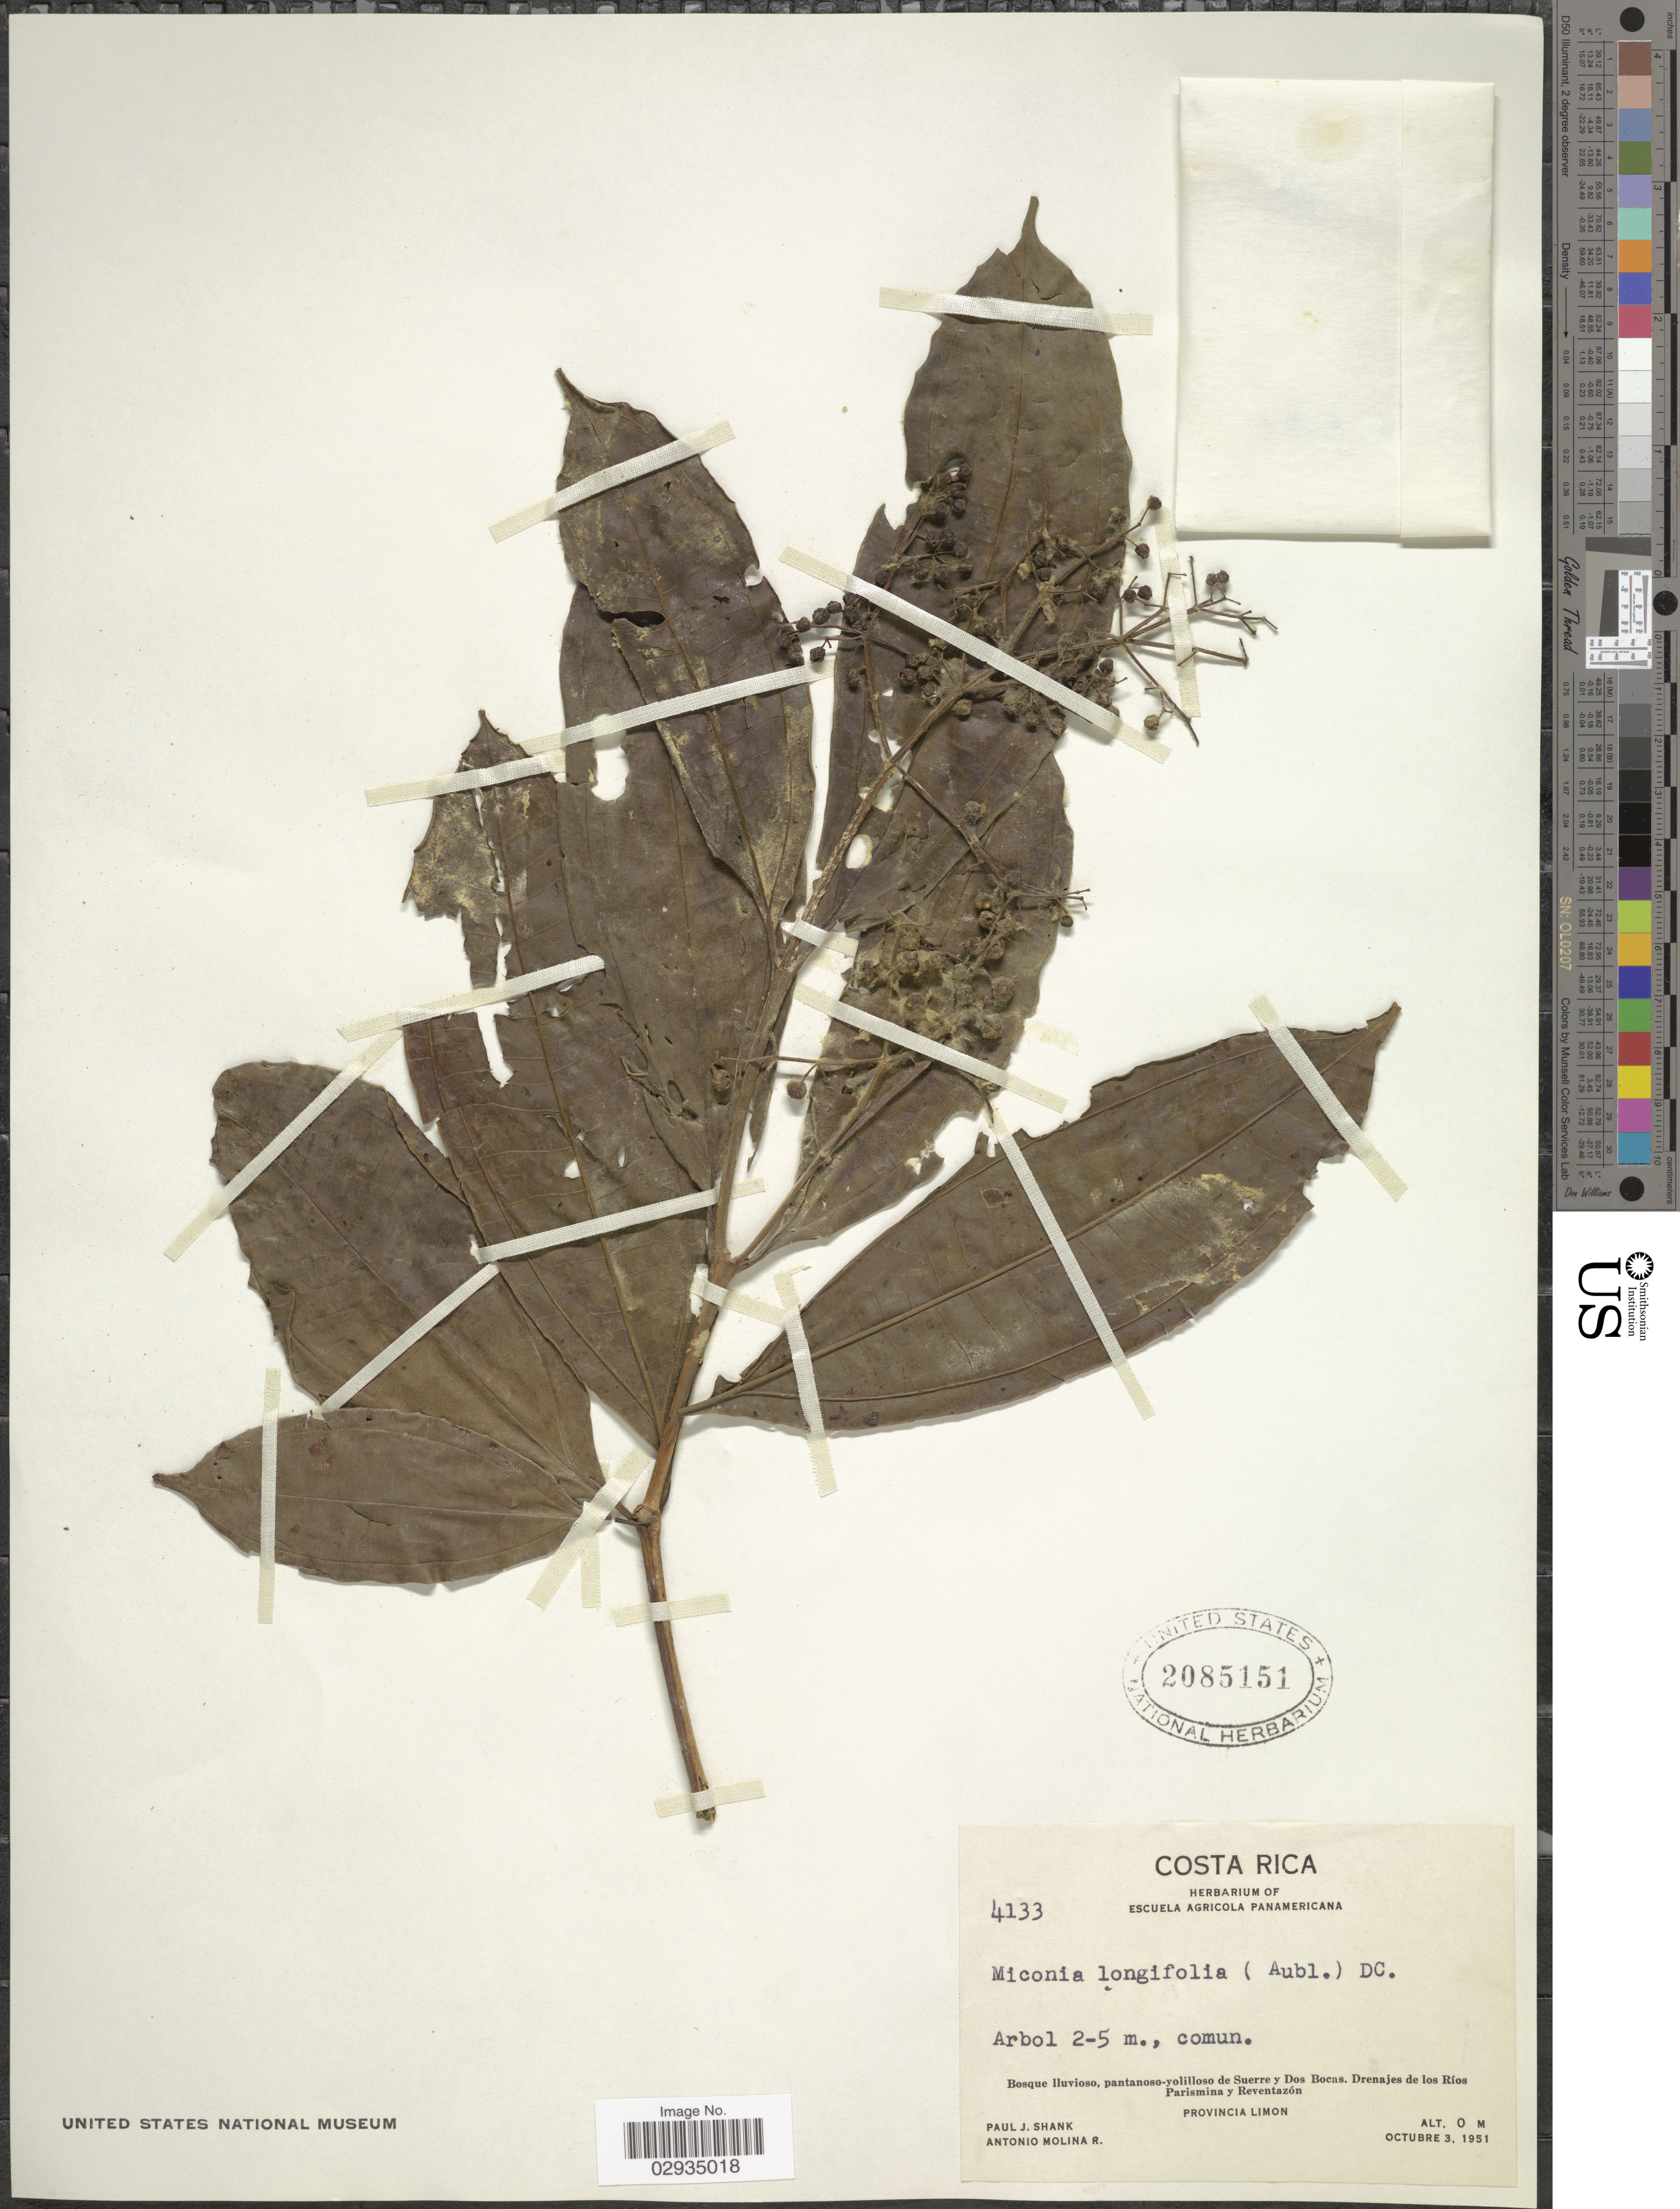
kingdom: Plantae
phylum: Tracheophyta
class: Magnoliopsida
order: Myrtales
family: Melastomataceae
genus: Miconia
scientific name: Miconia longifolia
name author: (Aubl.) DC.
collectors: P. J. Shank & A. Molina R.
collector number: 4133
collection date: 1951-10-03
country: Costa Rica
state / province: Limón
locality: Bosque lluvioso, pantanoso-yolilloso de Suerre y Dos Bocas. Drenajes de los Ríos Parismina y Reventazón.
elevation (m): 0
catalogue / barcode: US 2085151